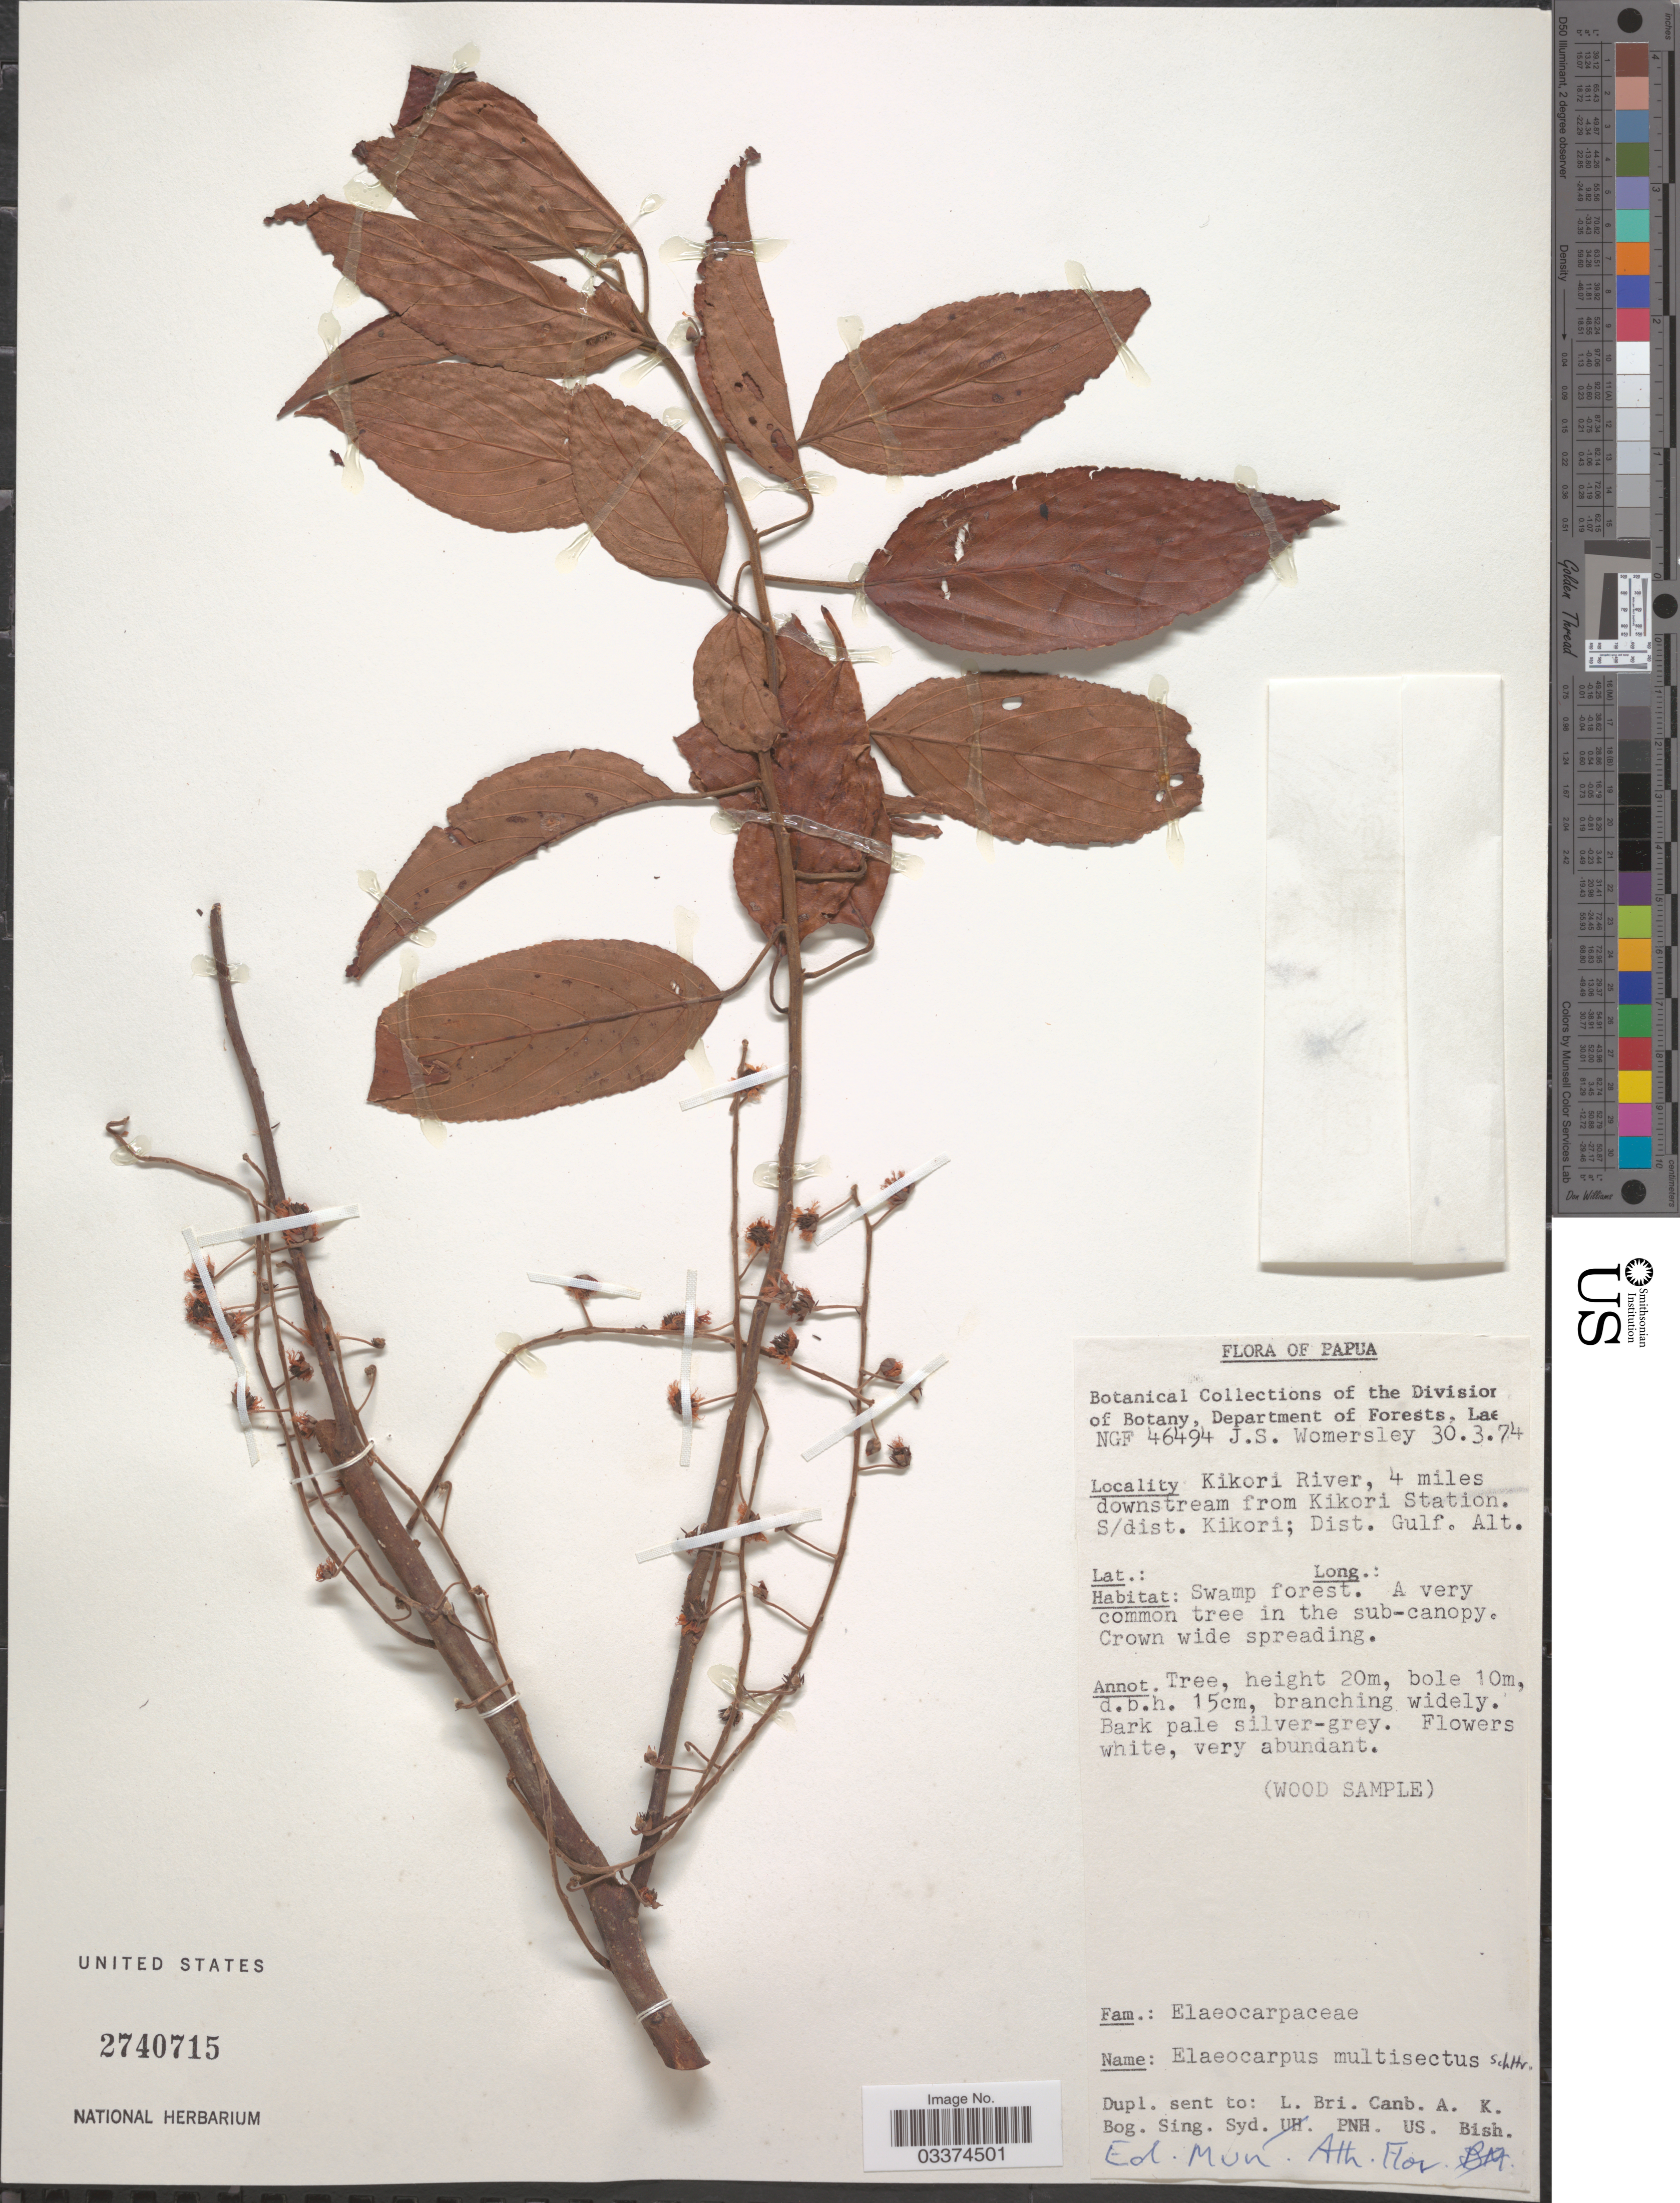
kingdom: Plantae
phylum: Tracheophyta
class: Magnoliopsida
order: Oxalidales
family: Elaeocarpaceae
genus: Elaeocarpus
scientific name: Elaeocarpus multisectus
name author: Schltr.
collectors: J. S. Womersley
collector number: NGF46494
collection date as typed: Transcribed d/m/y: 30/3/74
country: Papua New Guinea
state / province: Gulf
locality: Papua, Kikori River, 4 miles downstream from Kikori Station. S/dist. Kikori; Dist. Gulf.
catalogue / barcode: US 2740715